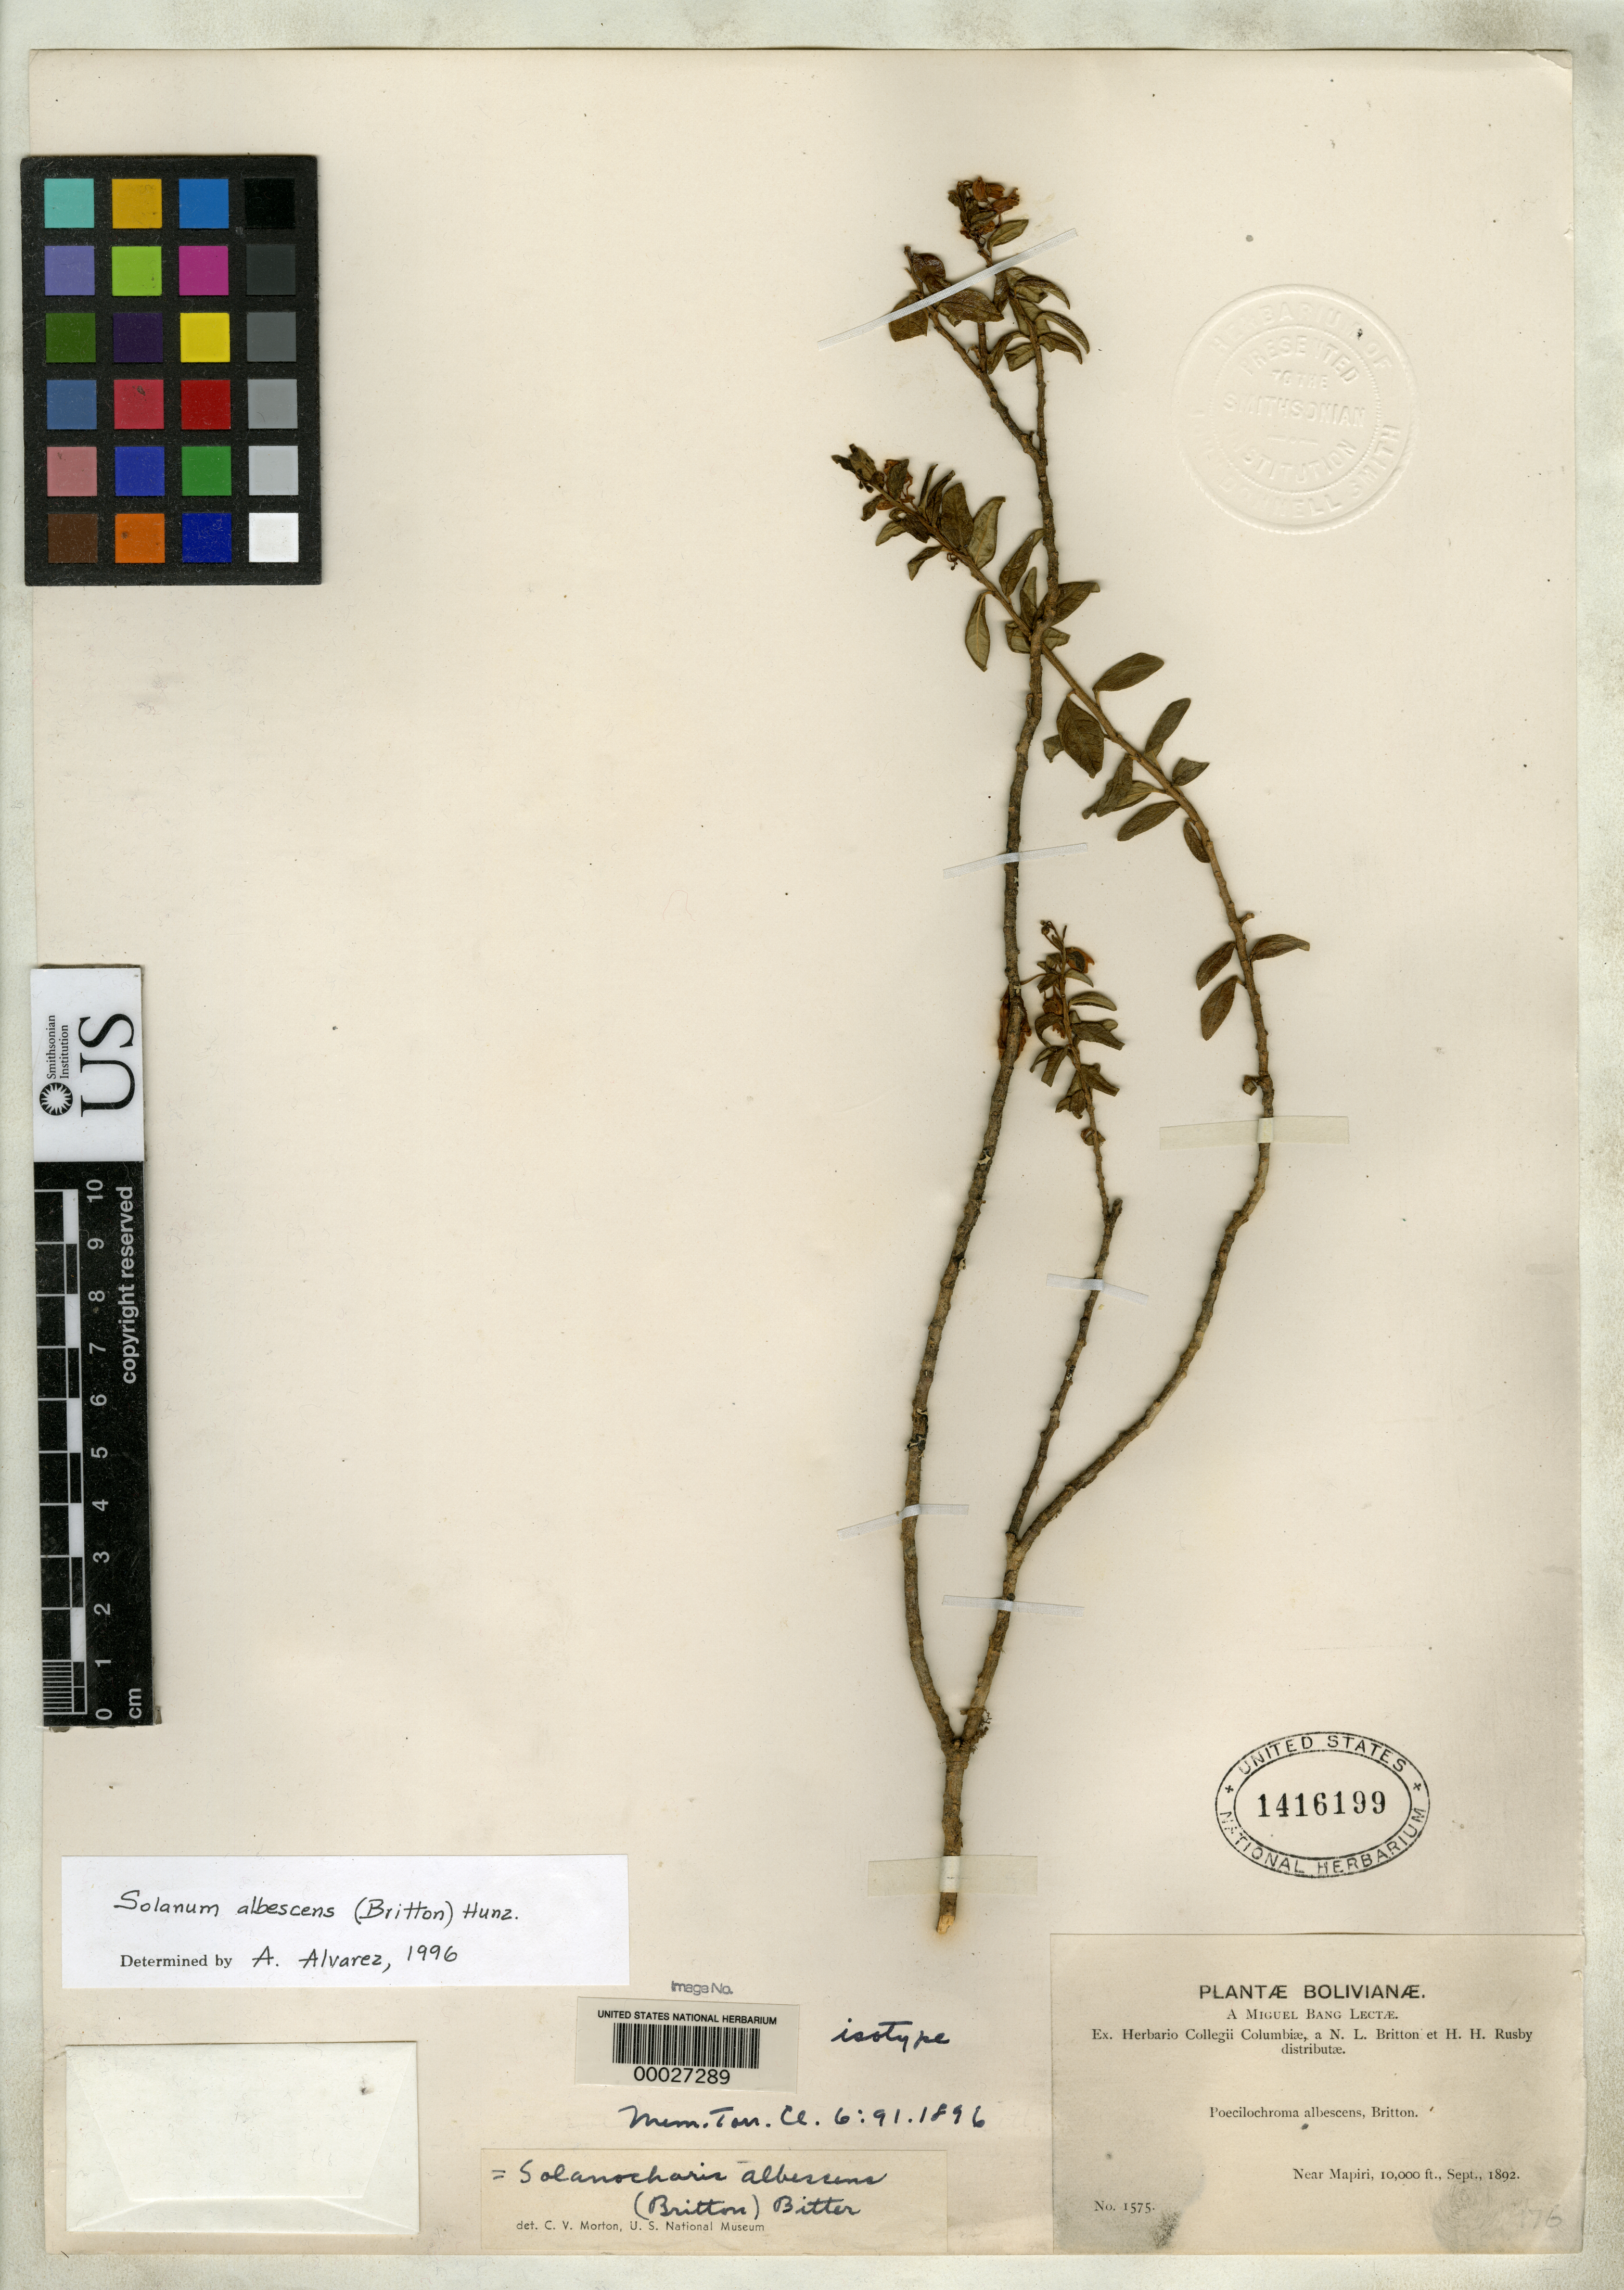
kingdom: Plantae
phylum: Tracheophyta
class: Magnoliopsida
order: Solanales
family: Solanaceae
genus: Poecilochroma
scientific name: Poecilochroma albescens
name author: Britton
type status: Isosyntype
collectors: M. Bang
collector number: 1575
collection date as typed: Sep 1892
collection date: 1892-09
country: Bolivia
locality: Near Mapiri.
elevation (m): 2438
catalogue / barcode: US 1416199